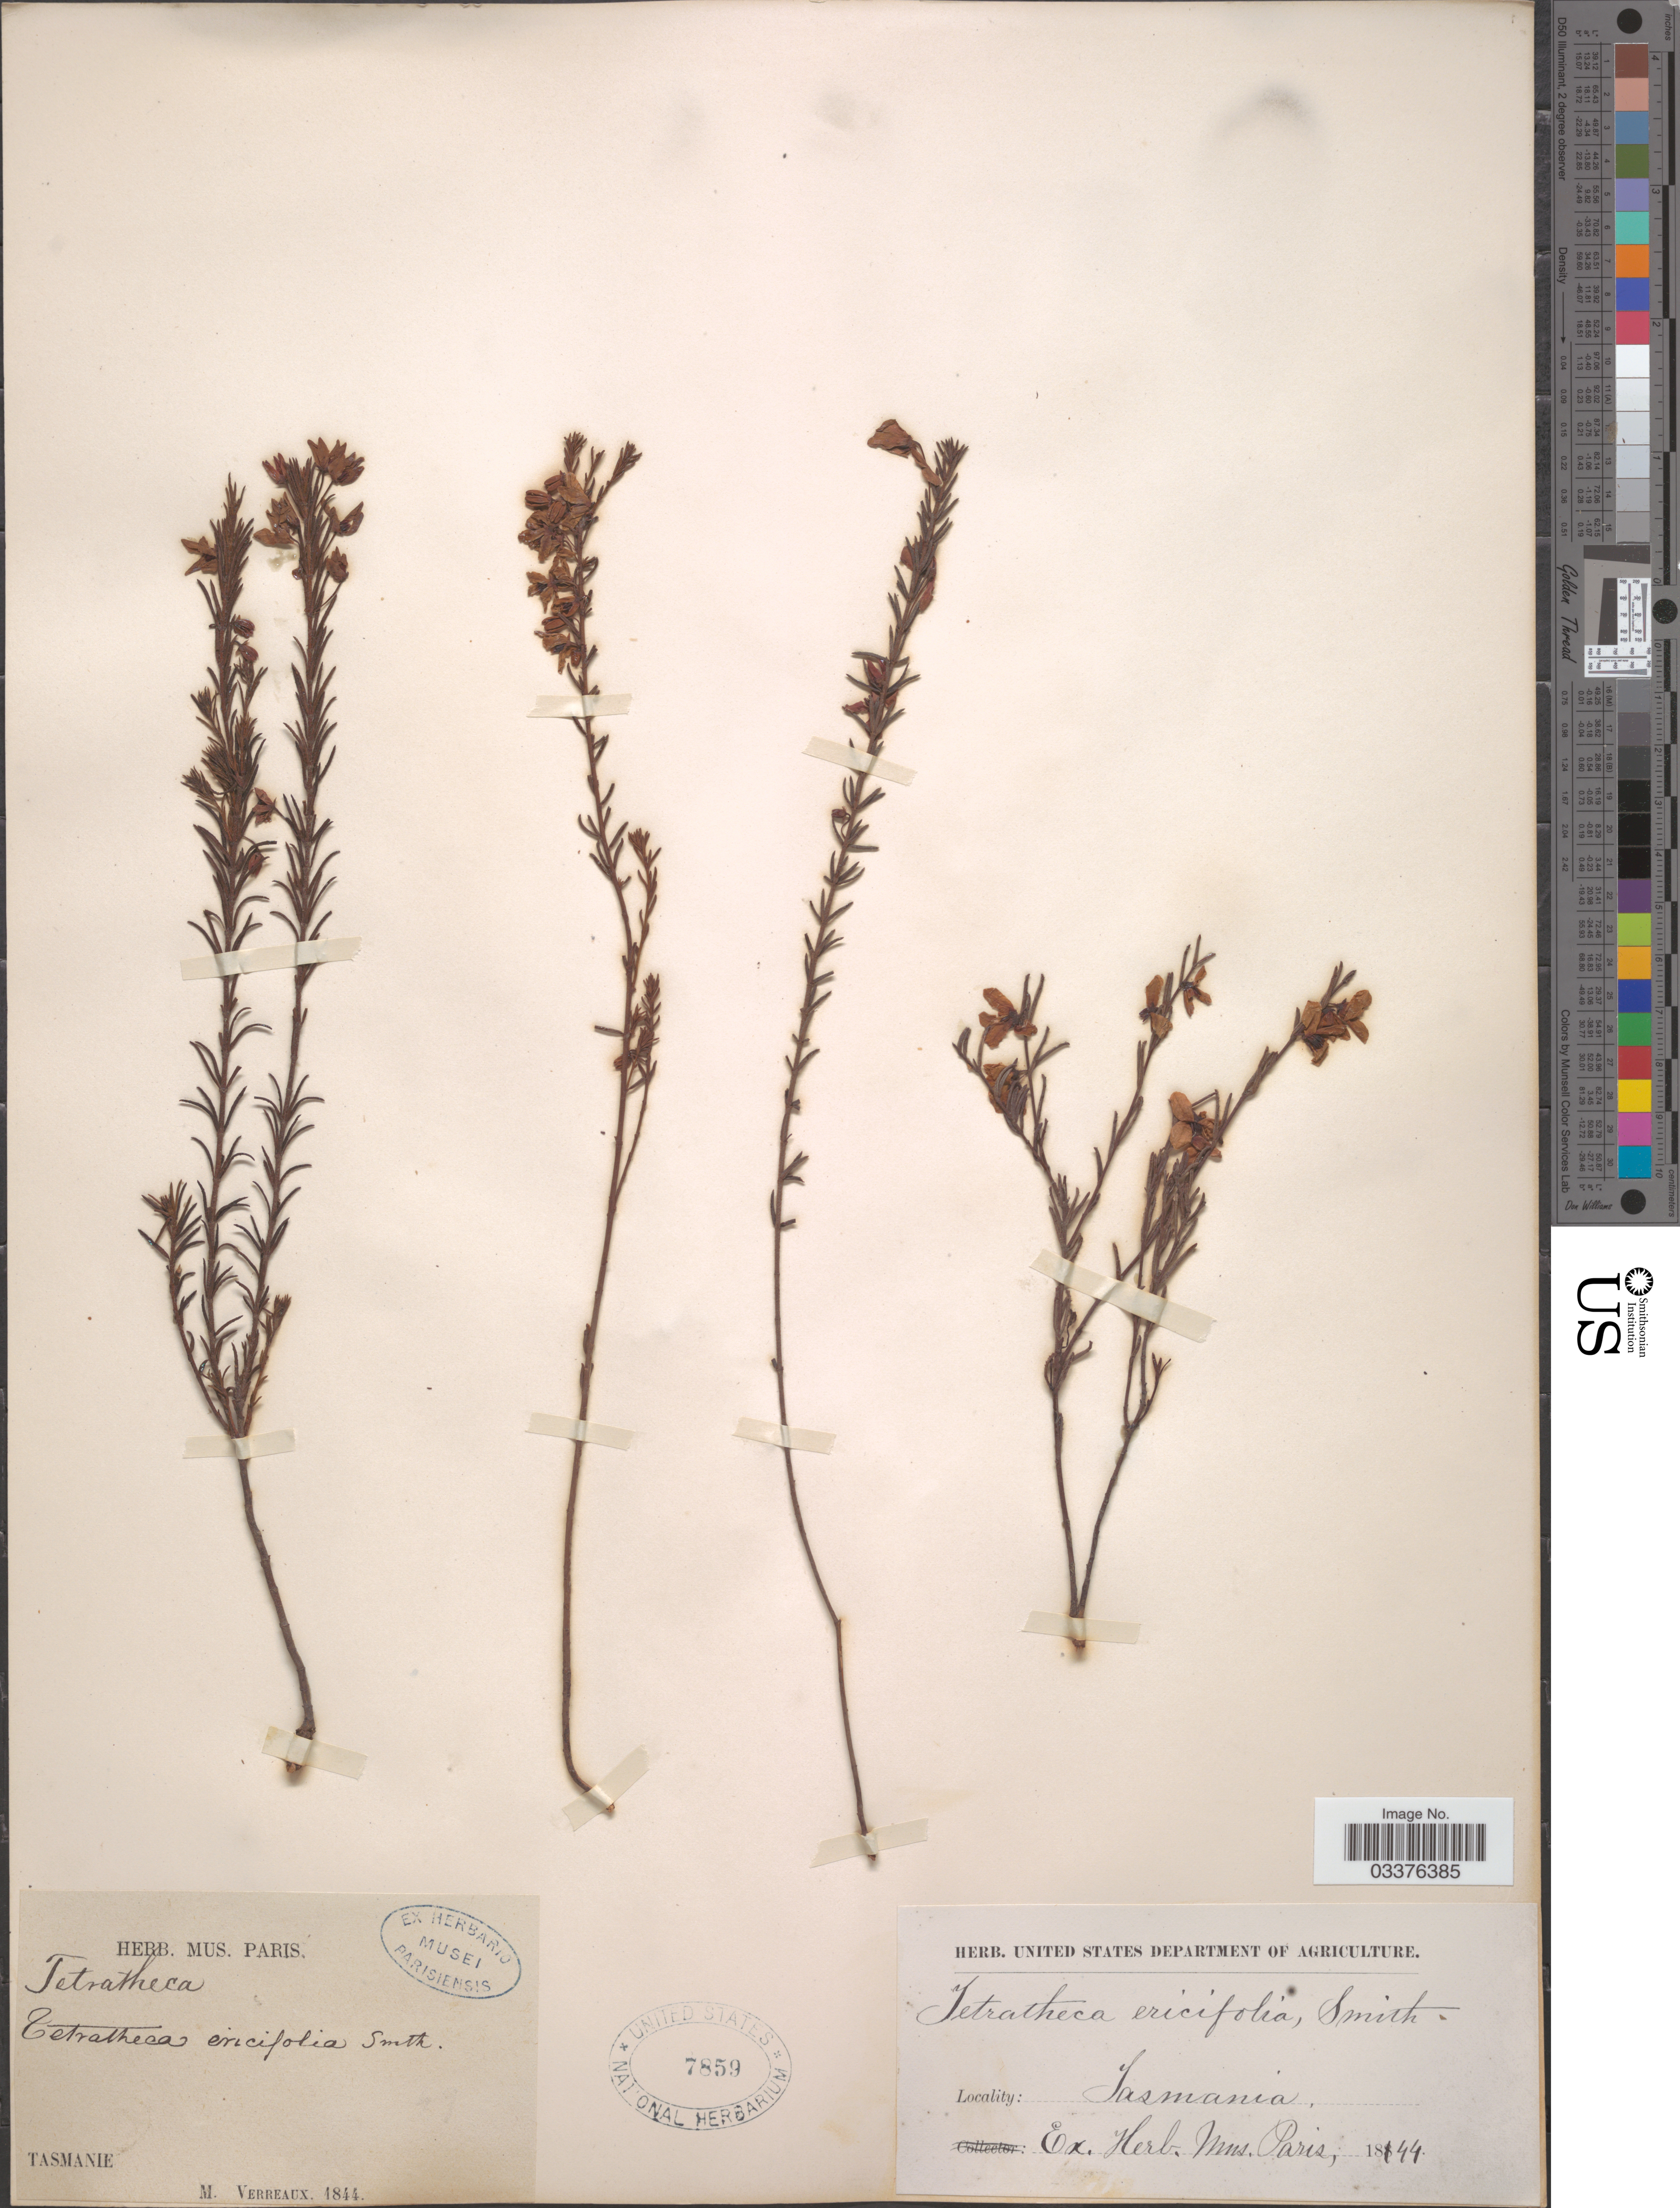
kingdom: Plantae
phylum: Tracheophyta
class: Magnoliopsida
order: Oxalidales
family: Elaeocarpaceae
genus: Tetratheca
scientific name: Tetratheca ericifolia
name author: F. Muell.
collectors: M. Verreaux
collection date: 1844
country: Australia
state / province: Tasmania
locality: Tasmanie.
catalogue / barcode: US 7859